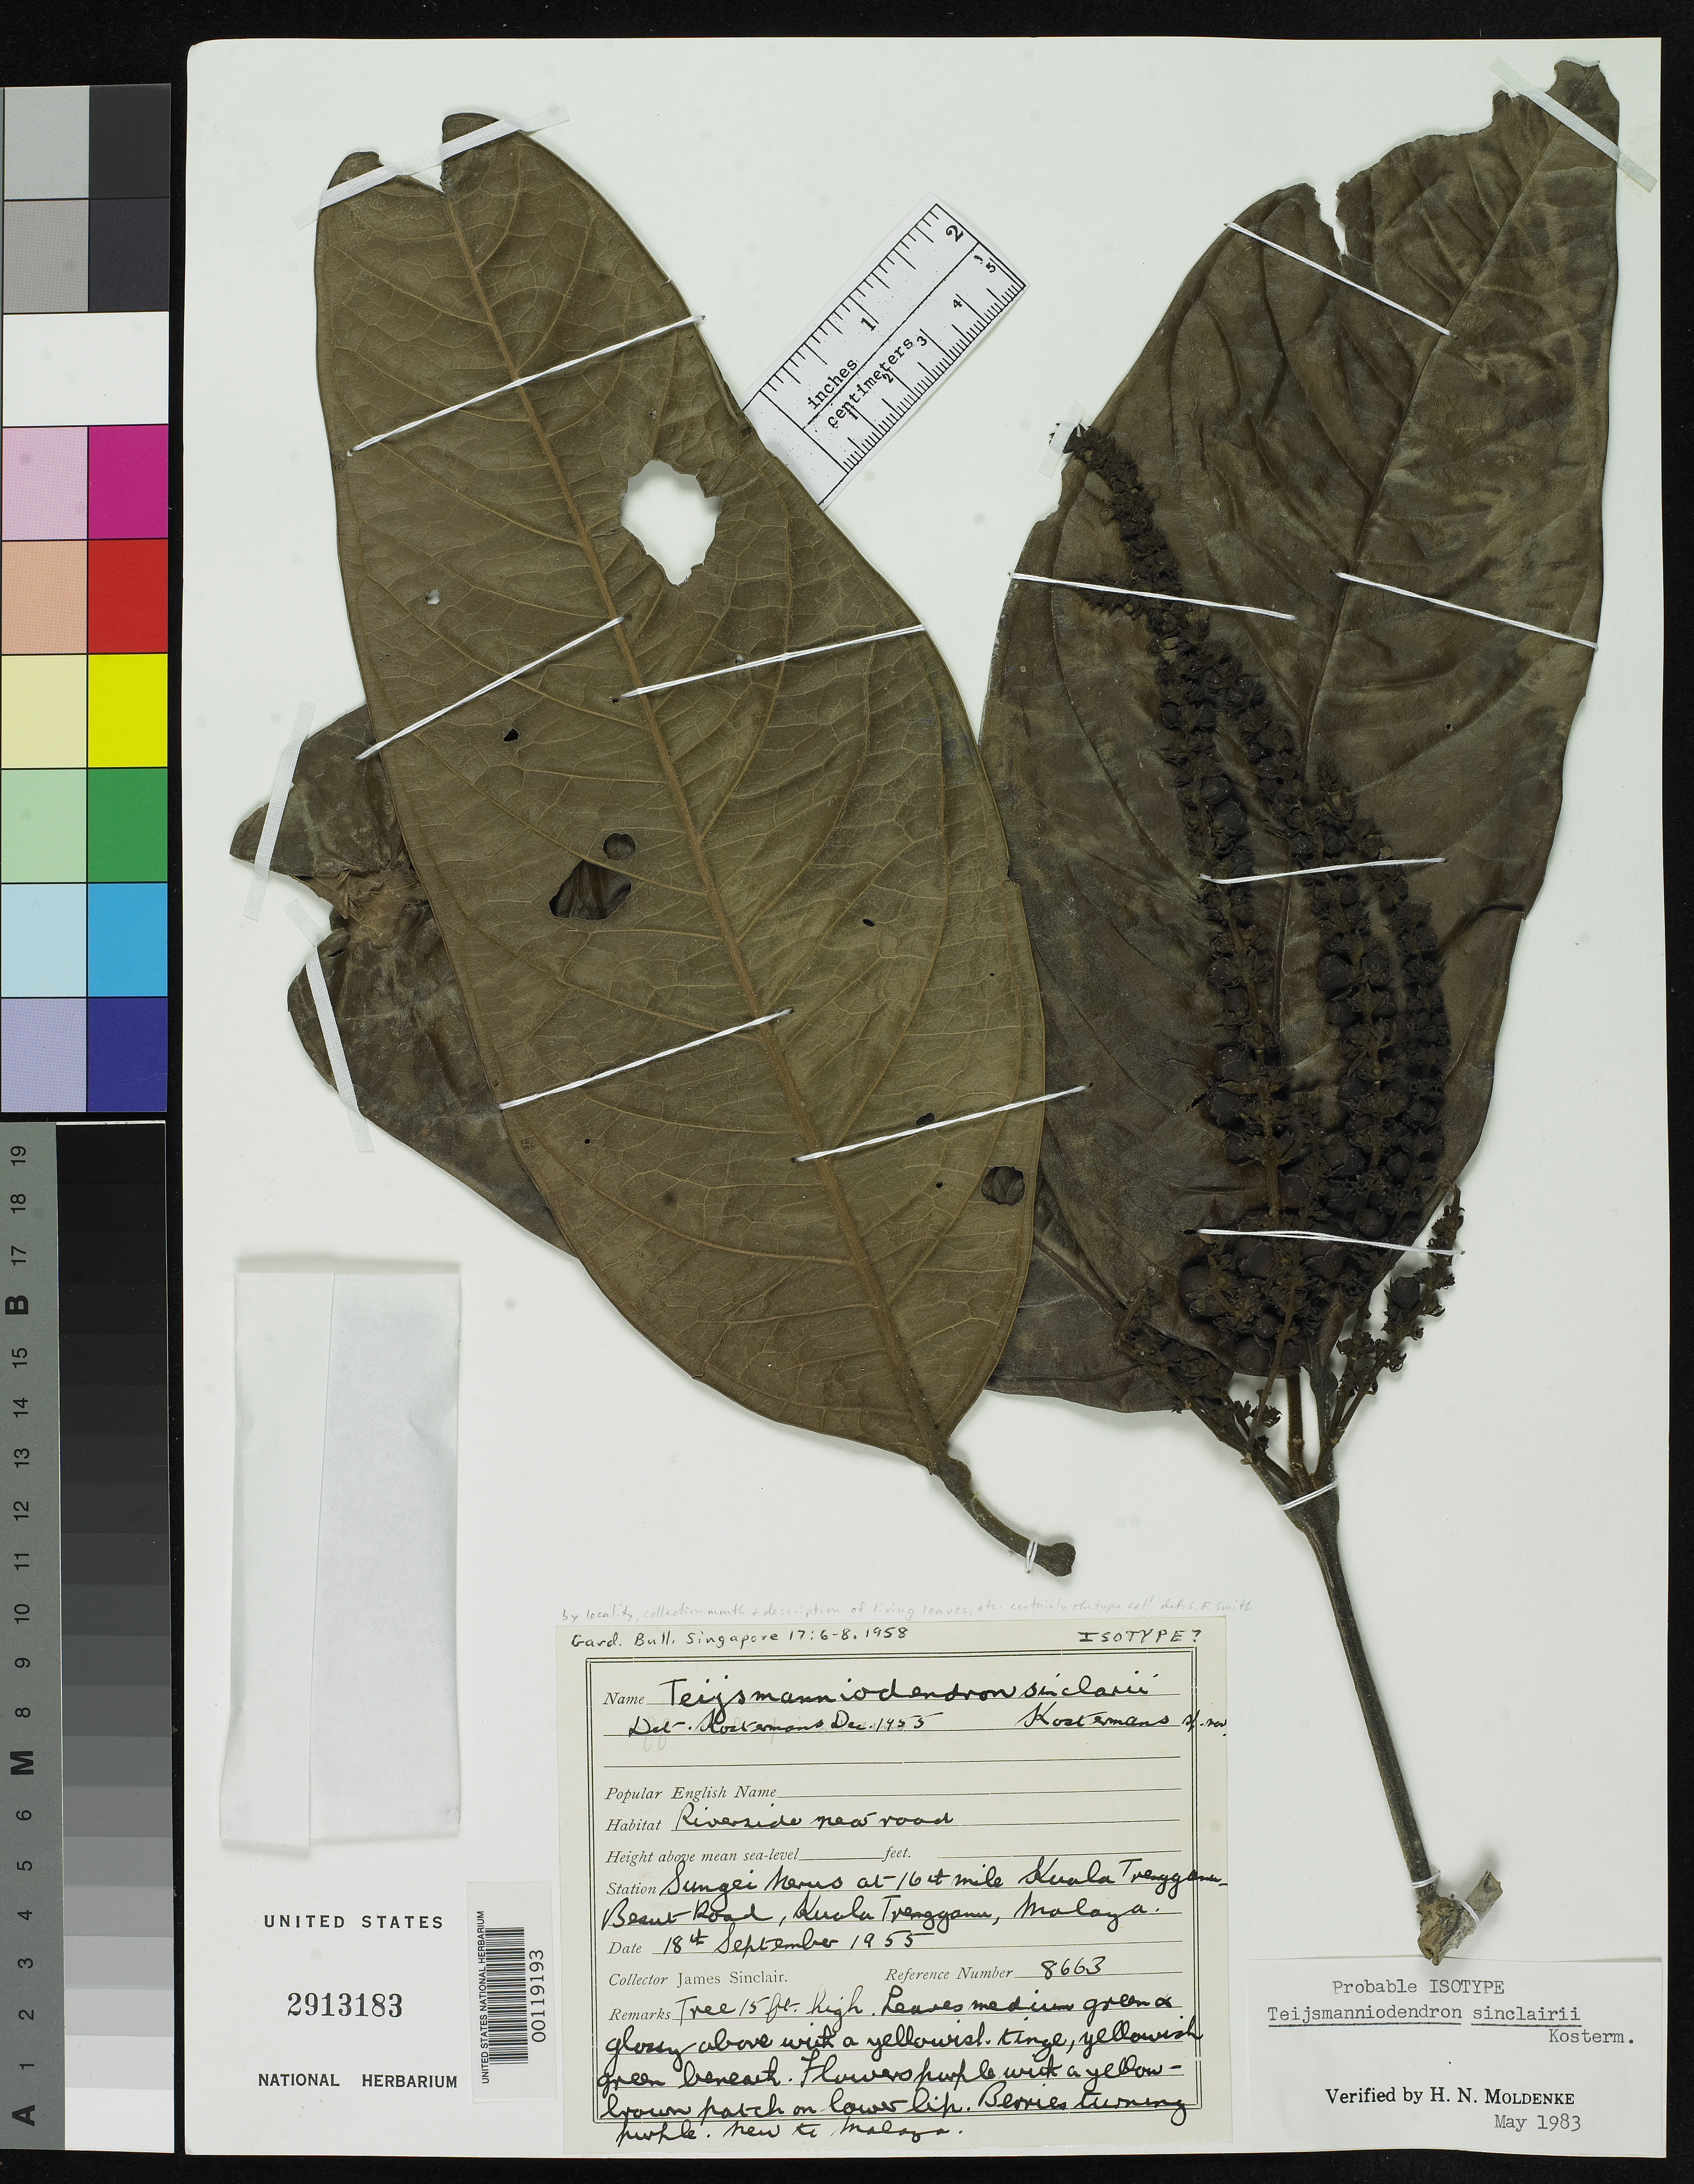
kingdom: Plantae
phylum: Tracheophyta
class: Magnoliopsida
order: Lamiales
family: Lamiaceae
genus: Teijsmanniodendron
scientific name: Teijsmanniodendron sinclairii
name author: Kosterm.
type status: Possible Isotype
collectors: J. Sinclair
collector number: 8663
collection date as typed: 18 Sep 1955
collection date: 1955-09-18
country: Malaysia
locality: Sungei News at 16th mile Kuala Treggam-Beaut rd., Kuala Treggam.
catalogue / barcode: US 2913183